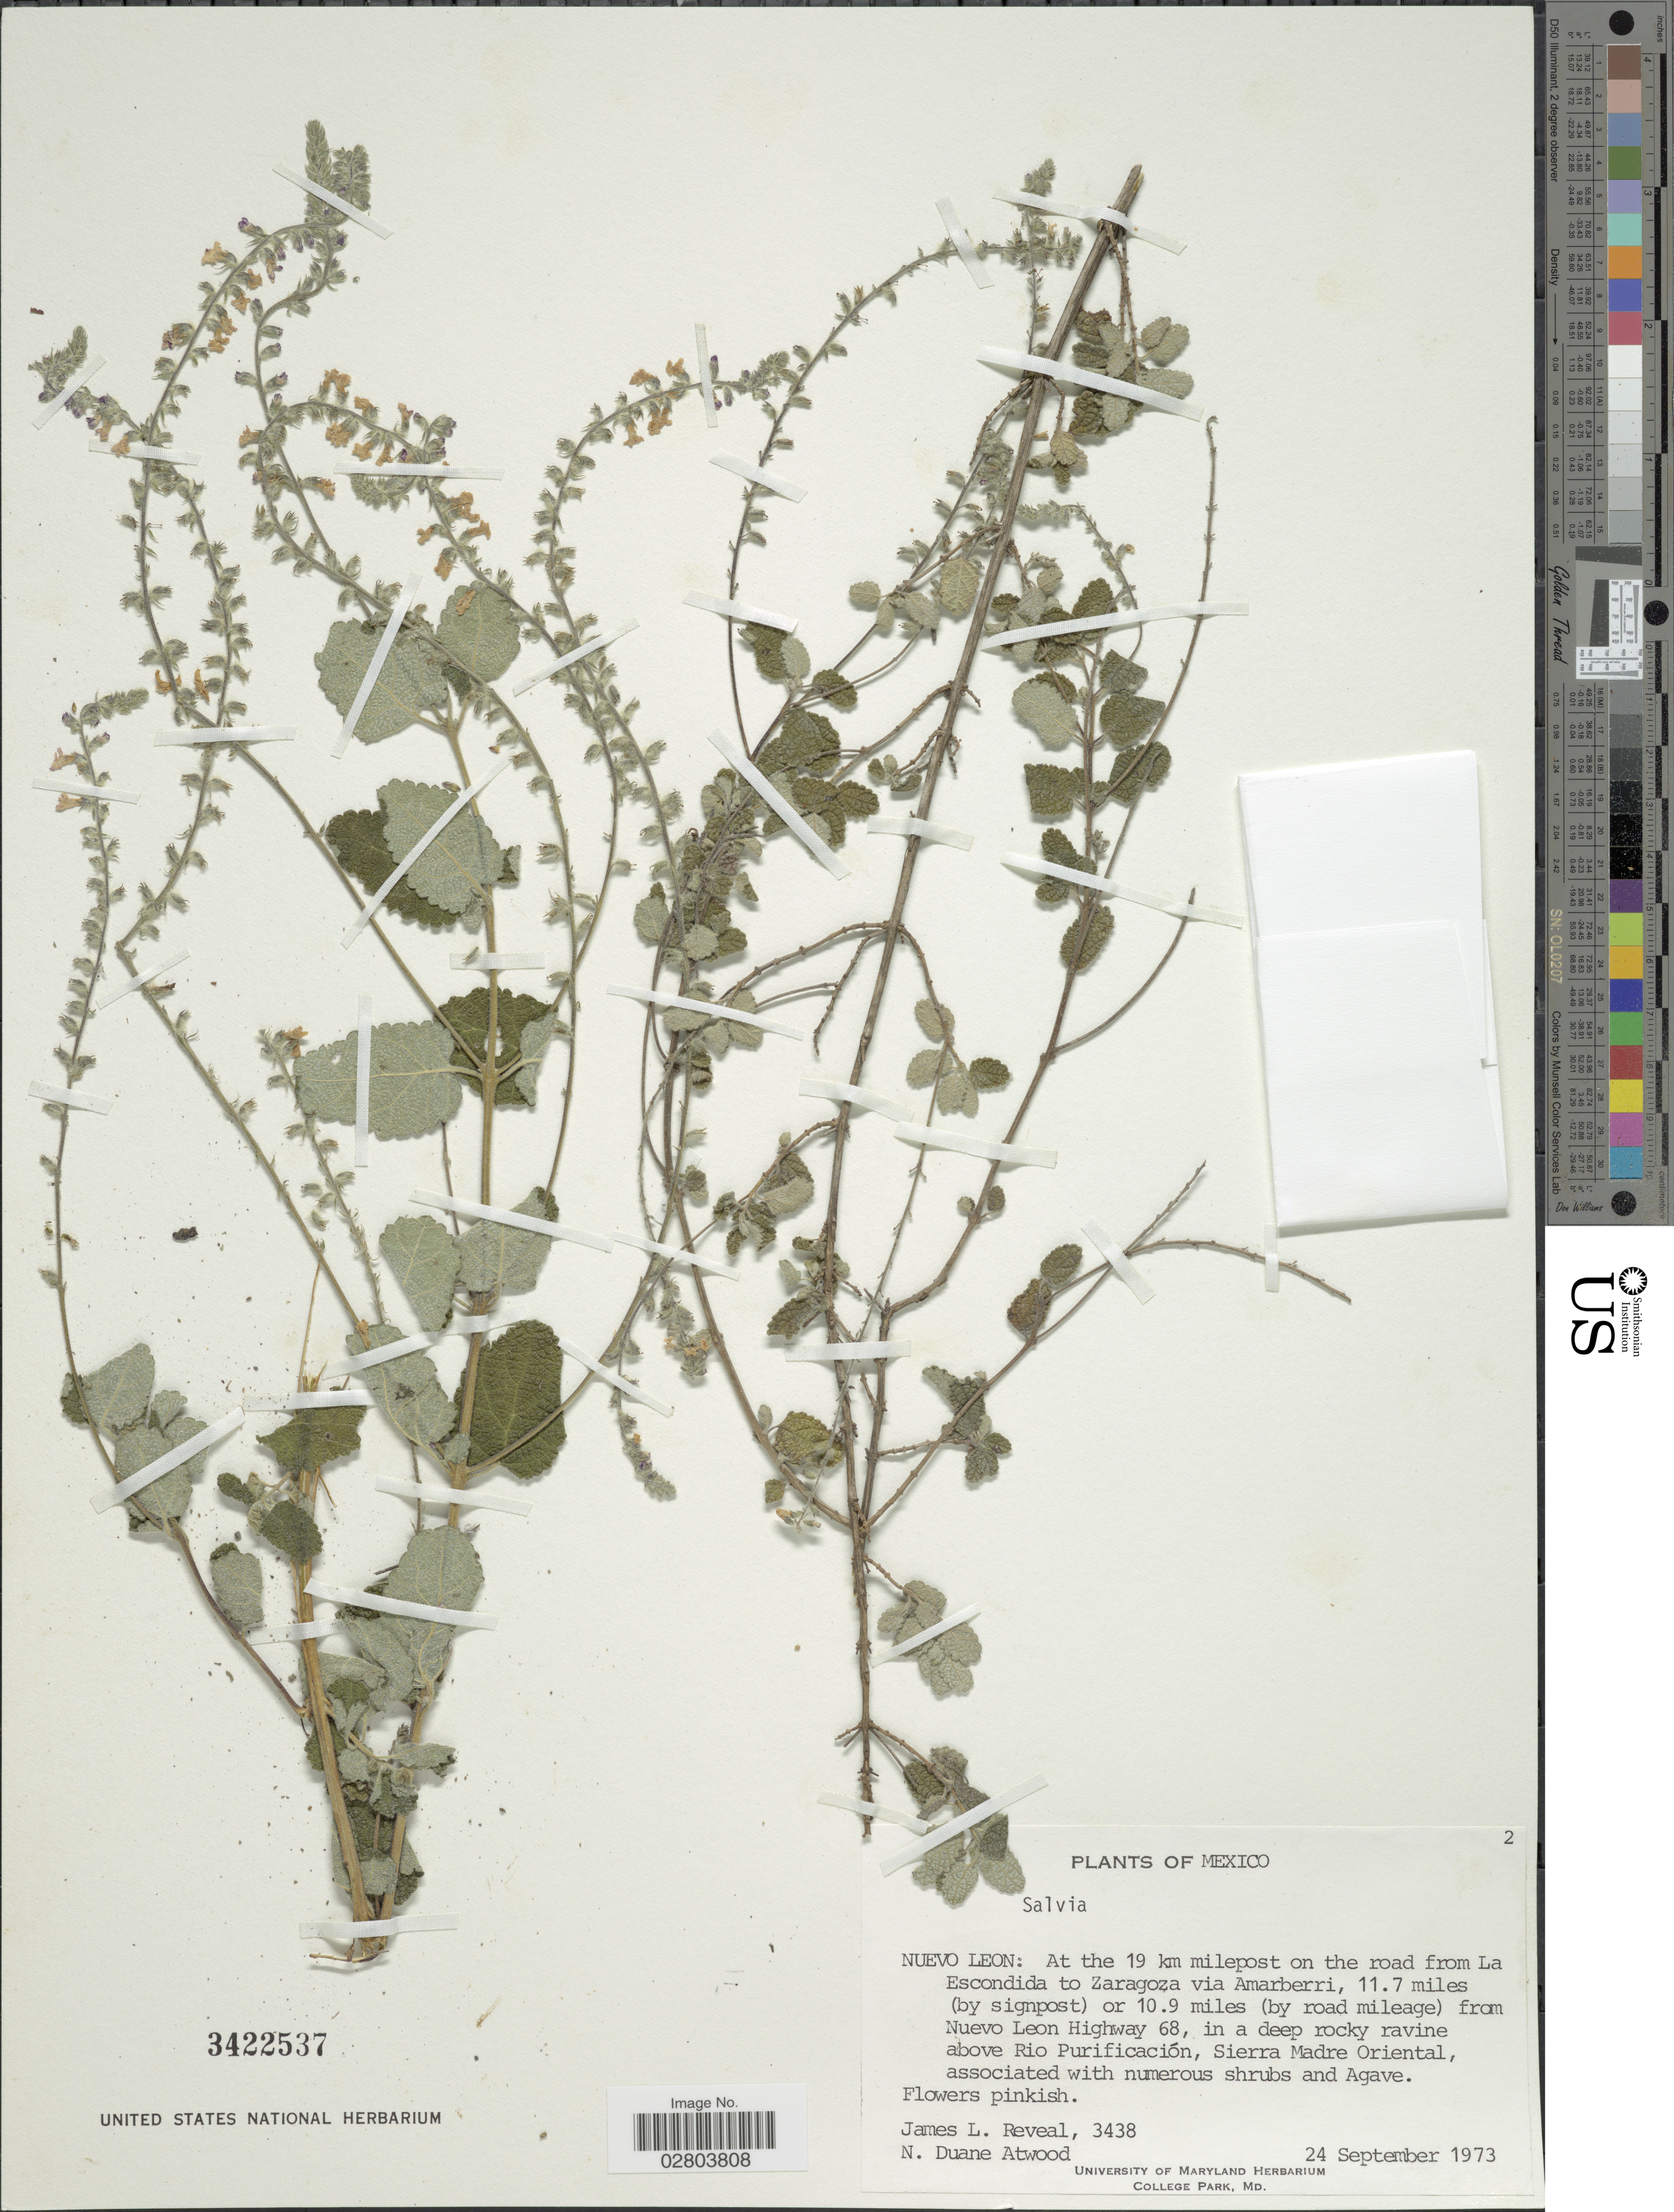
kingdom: Plantae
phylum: Tracheophyta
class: Magnoliopsida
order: Lamiales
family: Lamiaceae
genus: Salvia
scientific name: Salvia sp.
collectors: J. L. Reveal & N. Atwood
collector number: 3438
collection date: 1973-09-24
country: Mexico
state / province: Nuevo León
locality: Nuevo Leon: at the 19 km milepost on the road from La Escondida to Zaragoza via Amarberri, 11.7 miles (by signpost) or 10.9 miles (by road mileage) from Nuevo Leon Highway 68, in a deep rocky ravine above Rio Purificación, Sierra Madre Oriental.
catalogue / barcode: US 3422537